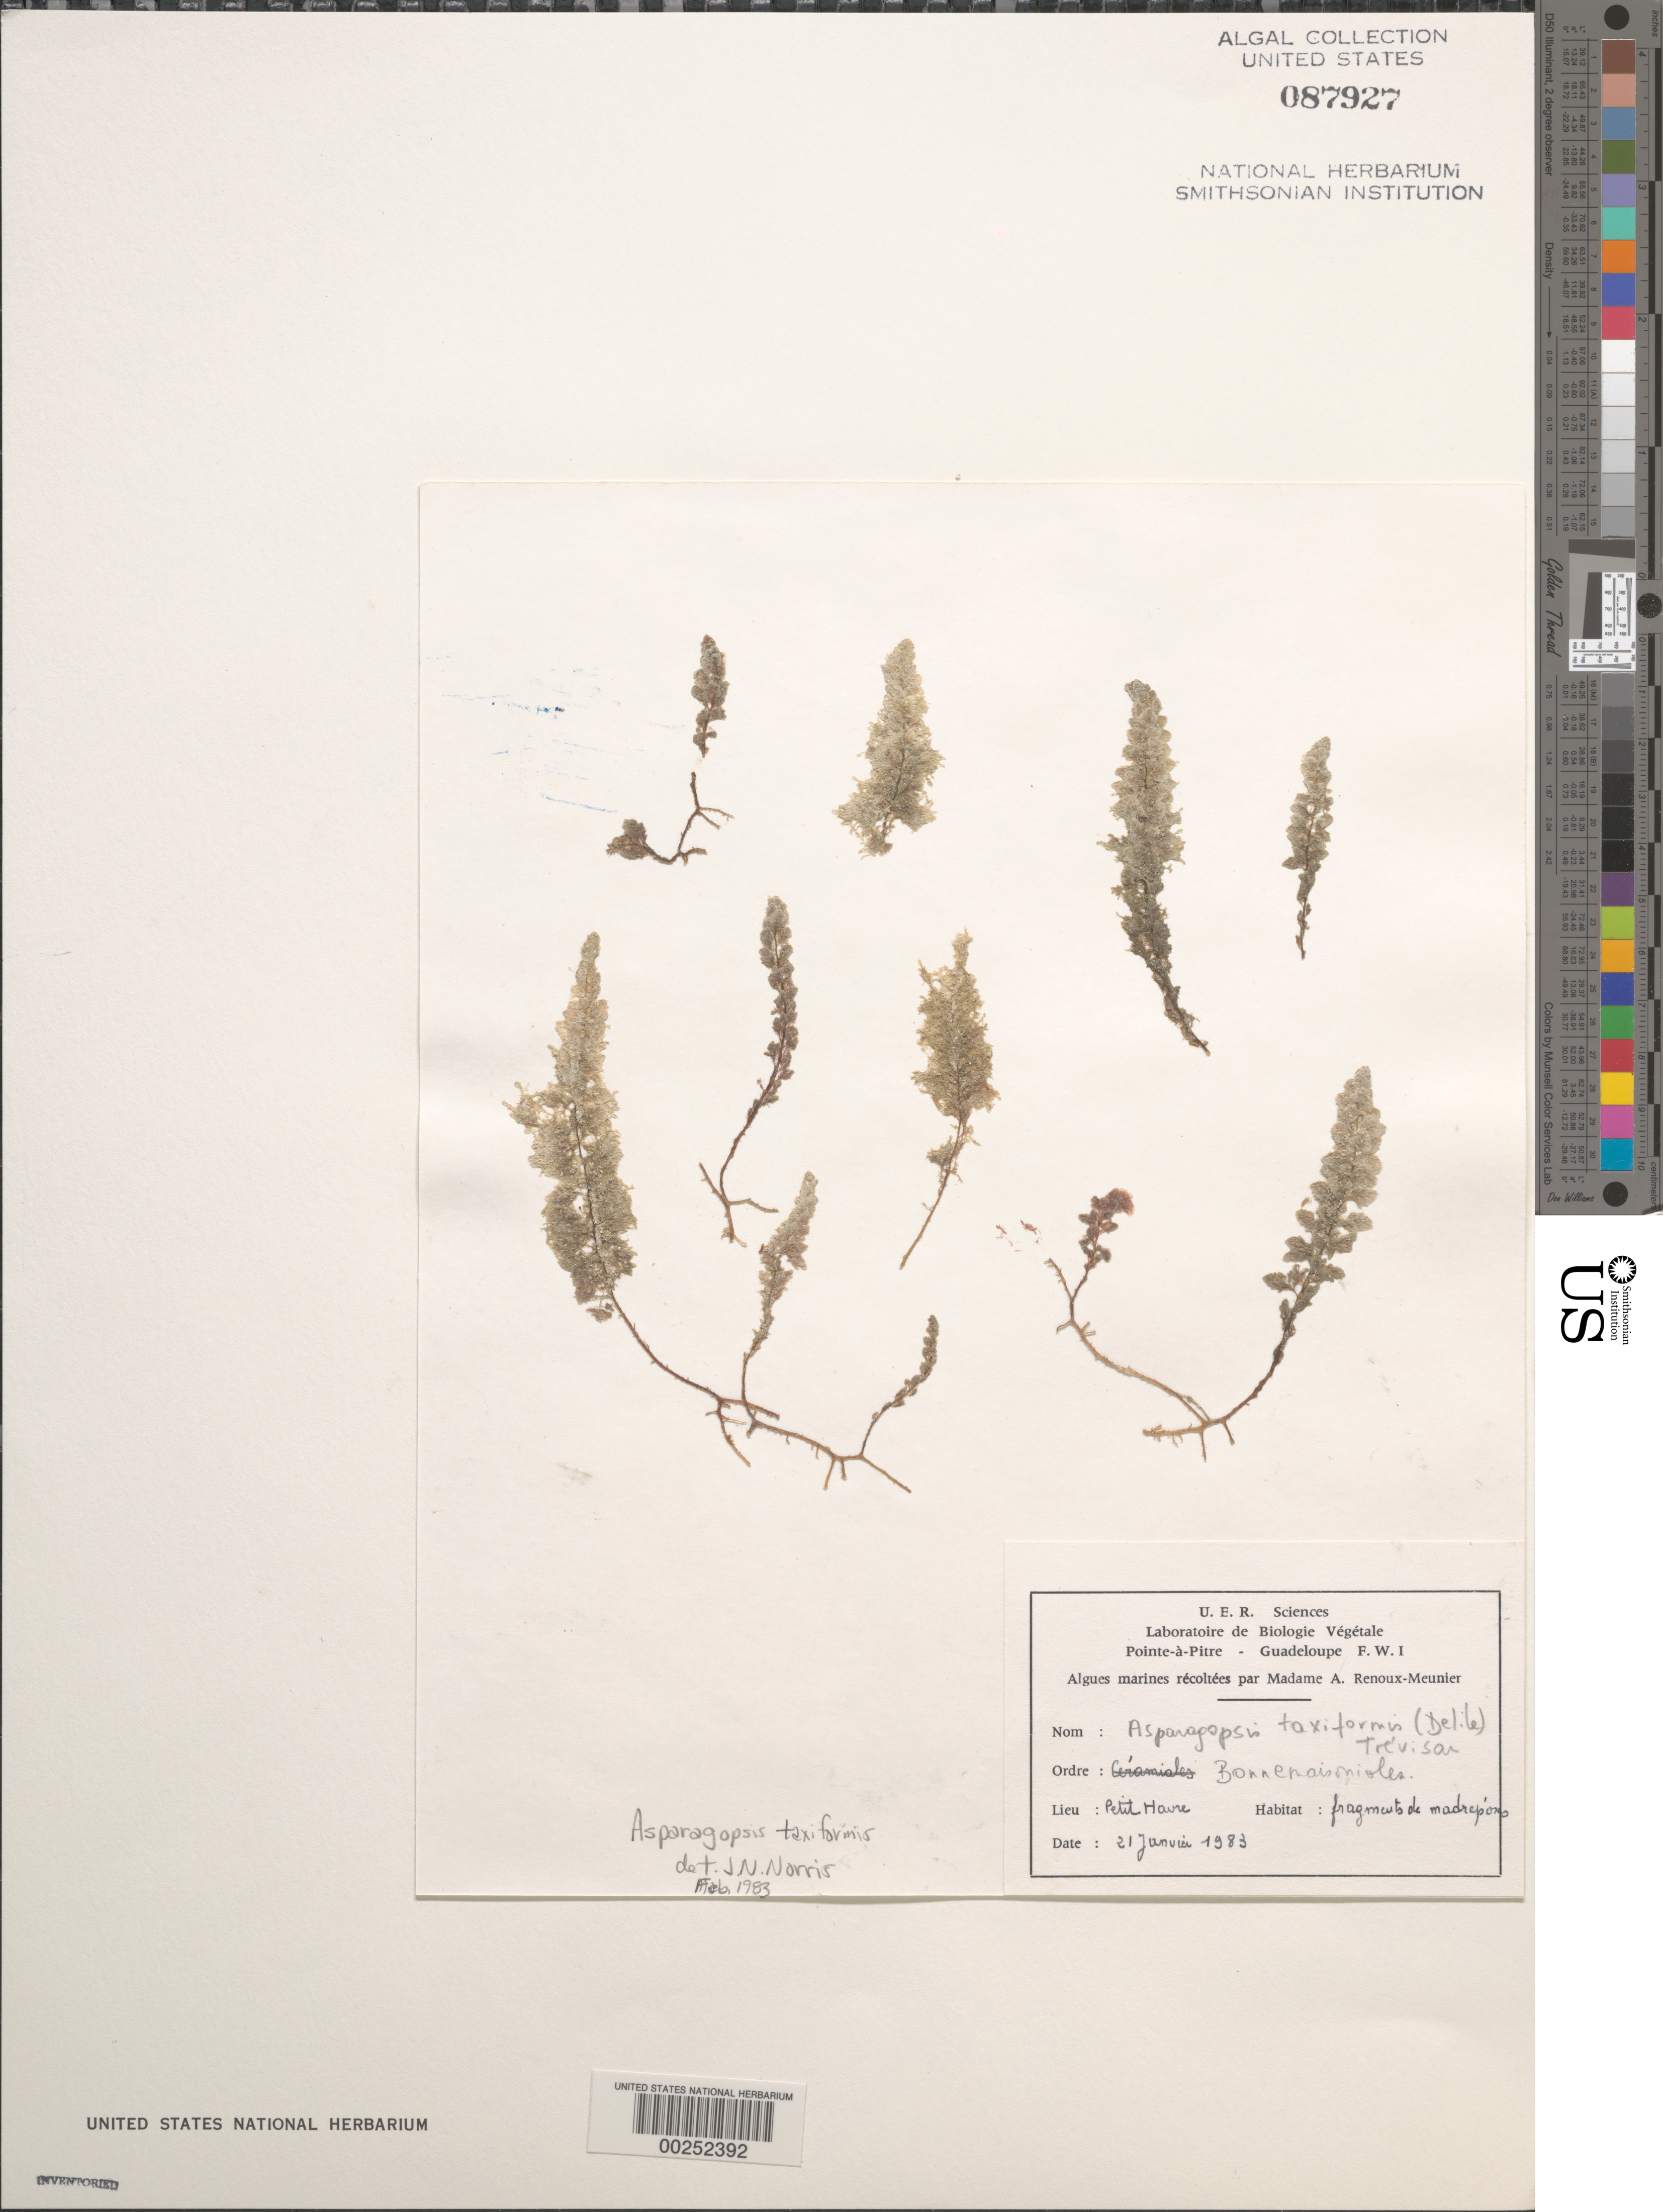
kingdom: Plantae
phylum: Rhodophyta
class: Florideophyceae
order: Bonnemaisoniales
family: Bonnemaisoniaceae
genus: Asparagopsis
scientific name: Asparagopsis taxiformis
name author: (Delile) Trevis.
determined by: Norris, James N.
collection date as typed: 21 Jan 1983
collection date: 1983-01-21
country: Guadeloupe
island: Grande Terre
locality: Petit Havre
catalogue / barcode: US 87927